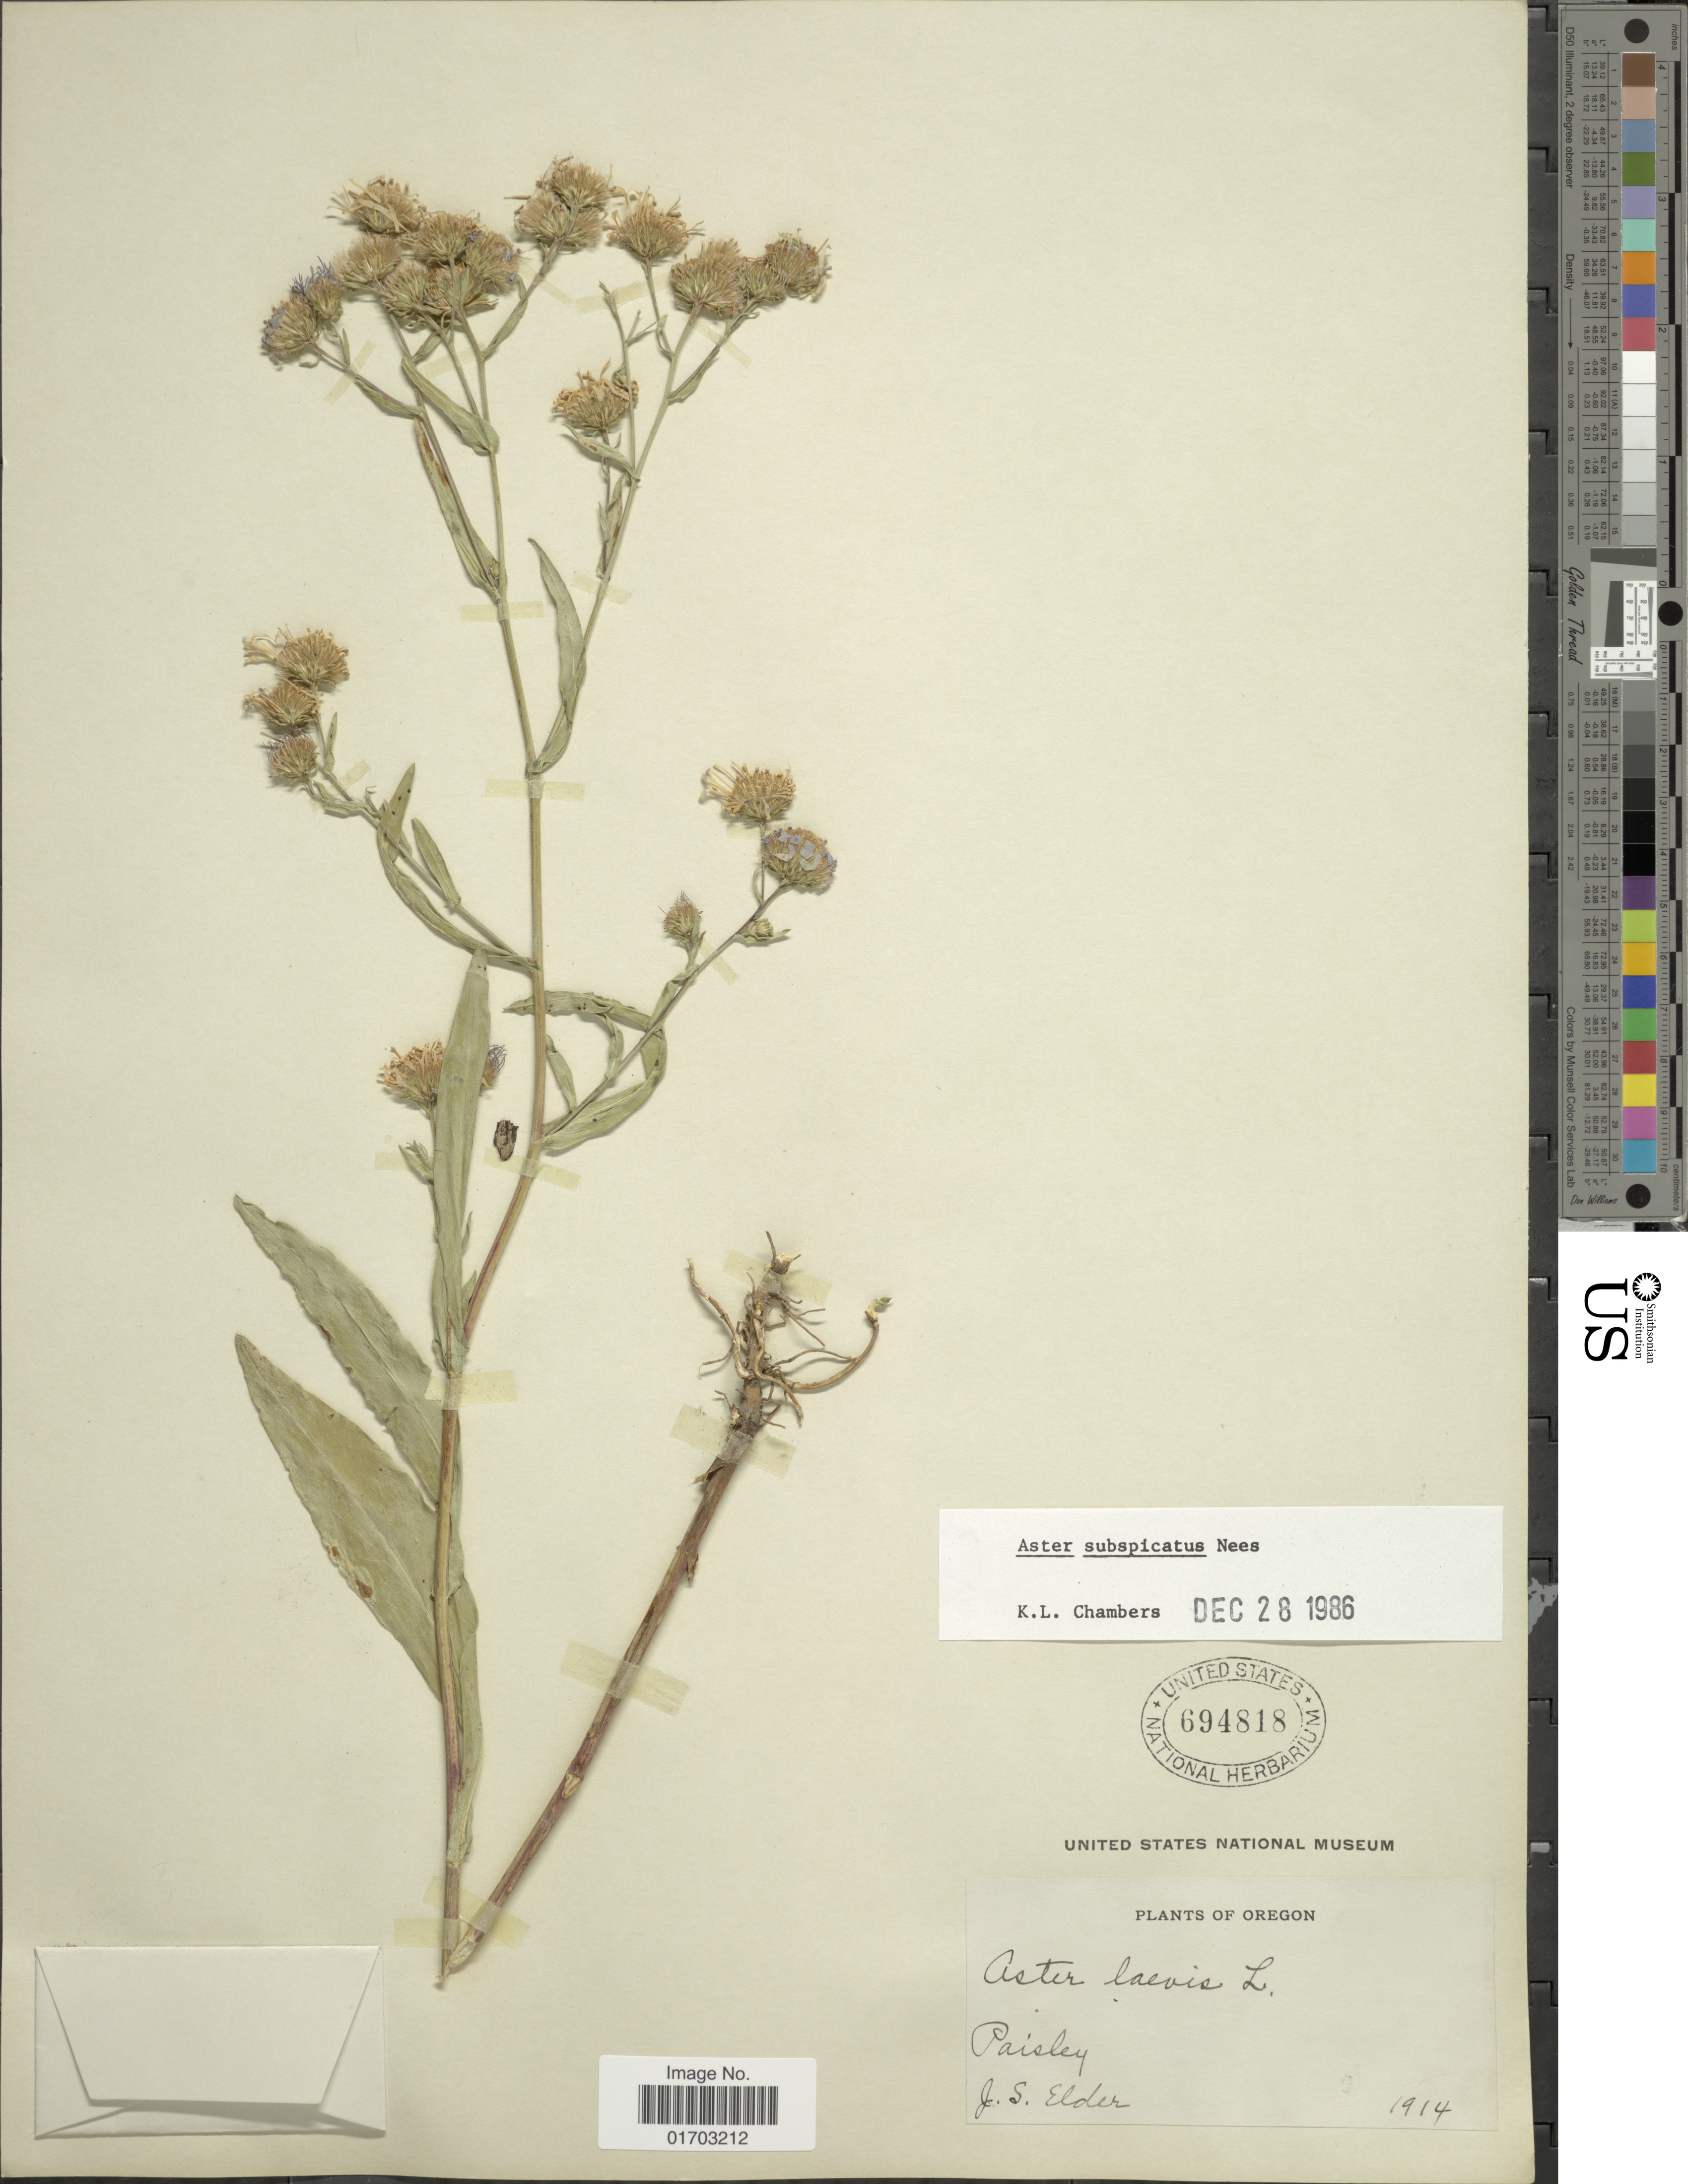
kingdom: Plantae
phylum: Tracheophyta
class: Magnoliopsida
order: Asterales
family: Asteraceae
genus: Symphyotrichum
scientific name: Symphyotrichum subspicatum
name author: (Nees) G.L. Nesom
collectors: J. Elder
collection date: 1914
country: United States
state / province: Oregon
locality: Paisley.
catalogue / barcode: US 694818